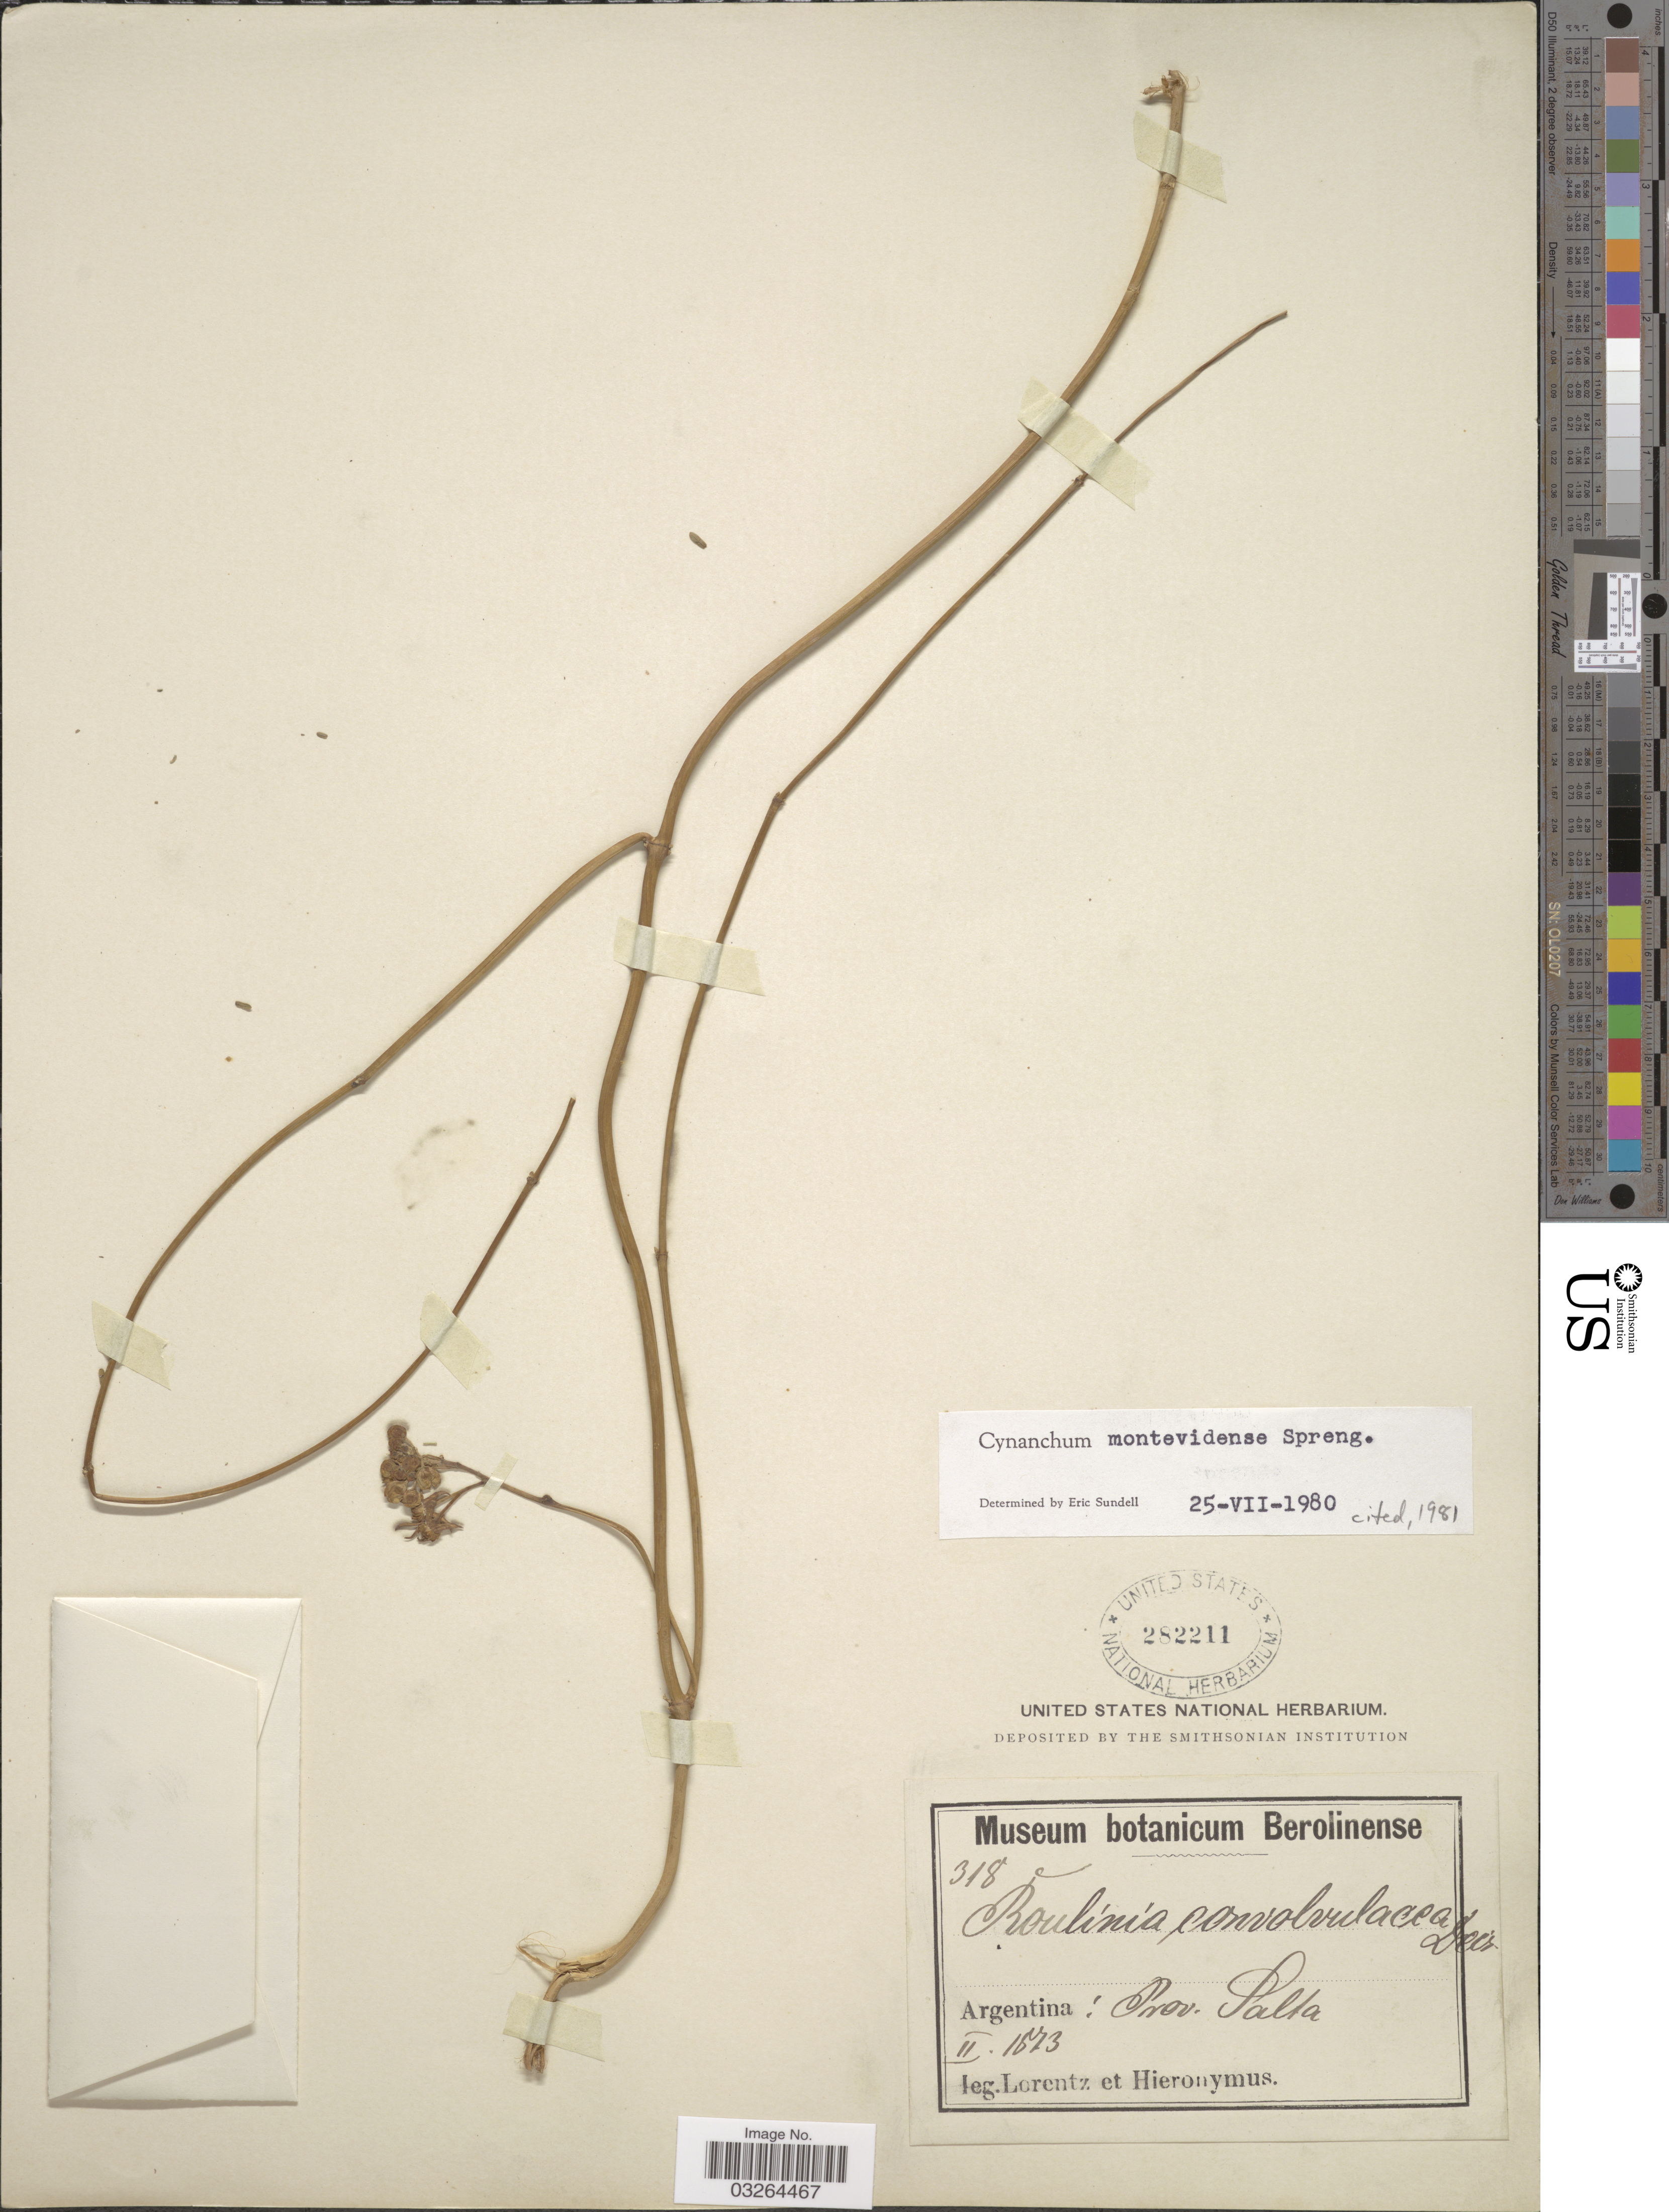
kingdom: Plantae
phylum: Tracheophyta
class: Magnoliopsida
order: Gentianales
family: Apocynaceae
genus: Cynanchum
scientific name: Cynanchum montevidense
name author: Spreng.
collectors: -. Lorentz & -. Hieronymus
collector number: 318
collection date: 1873-02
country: Argentina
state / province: Salta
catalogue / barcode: US 282211